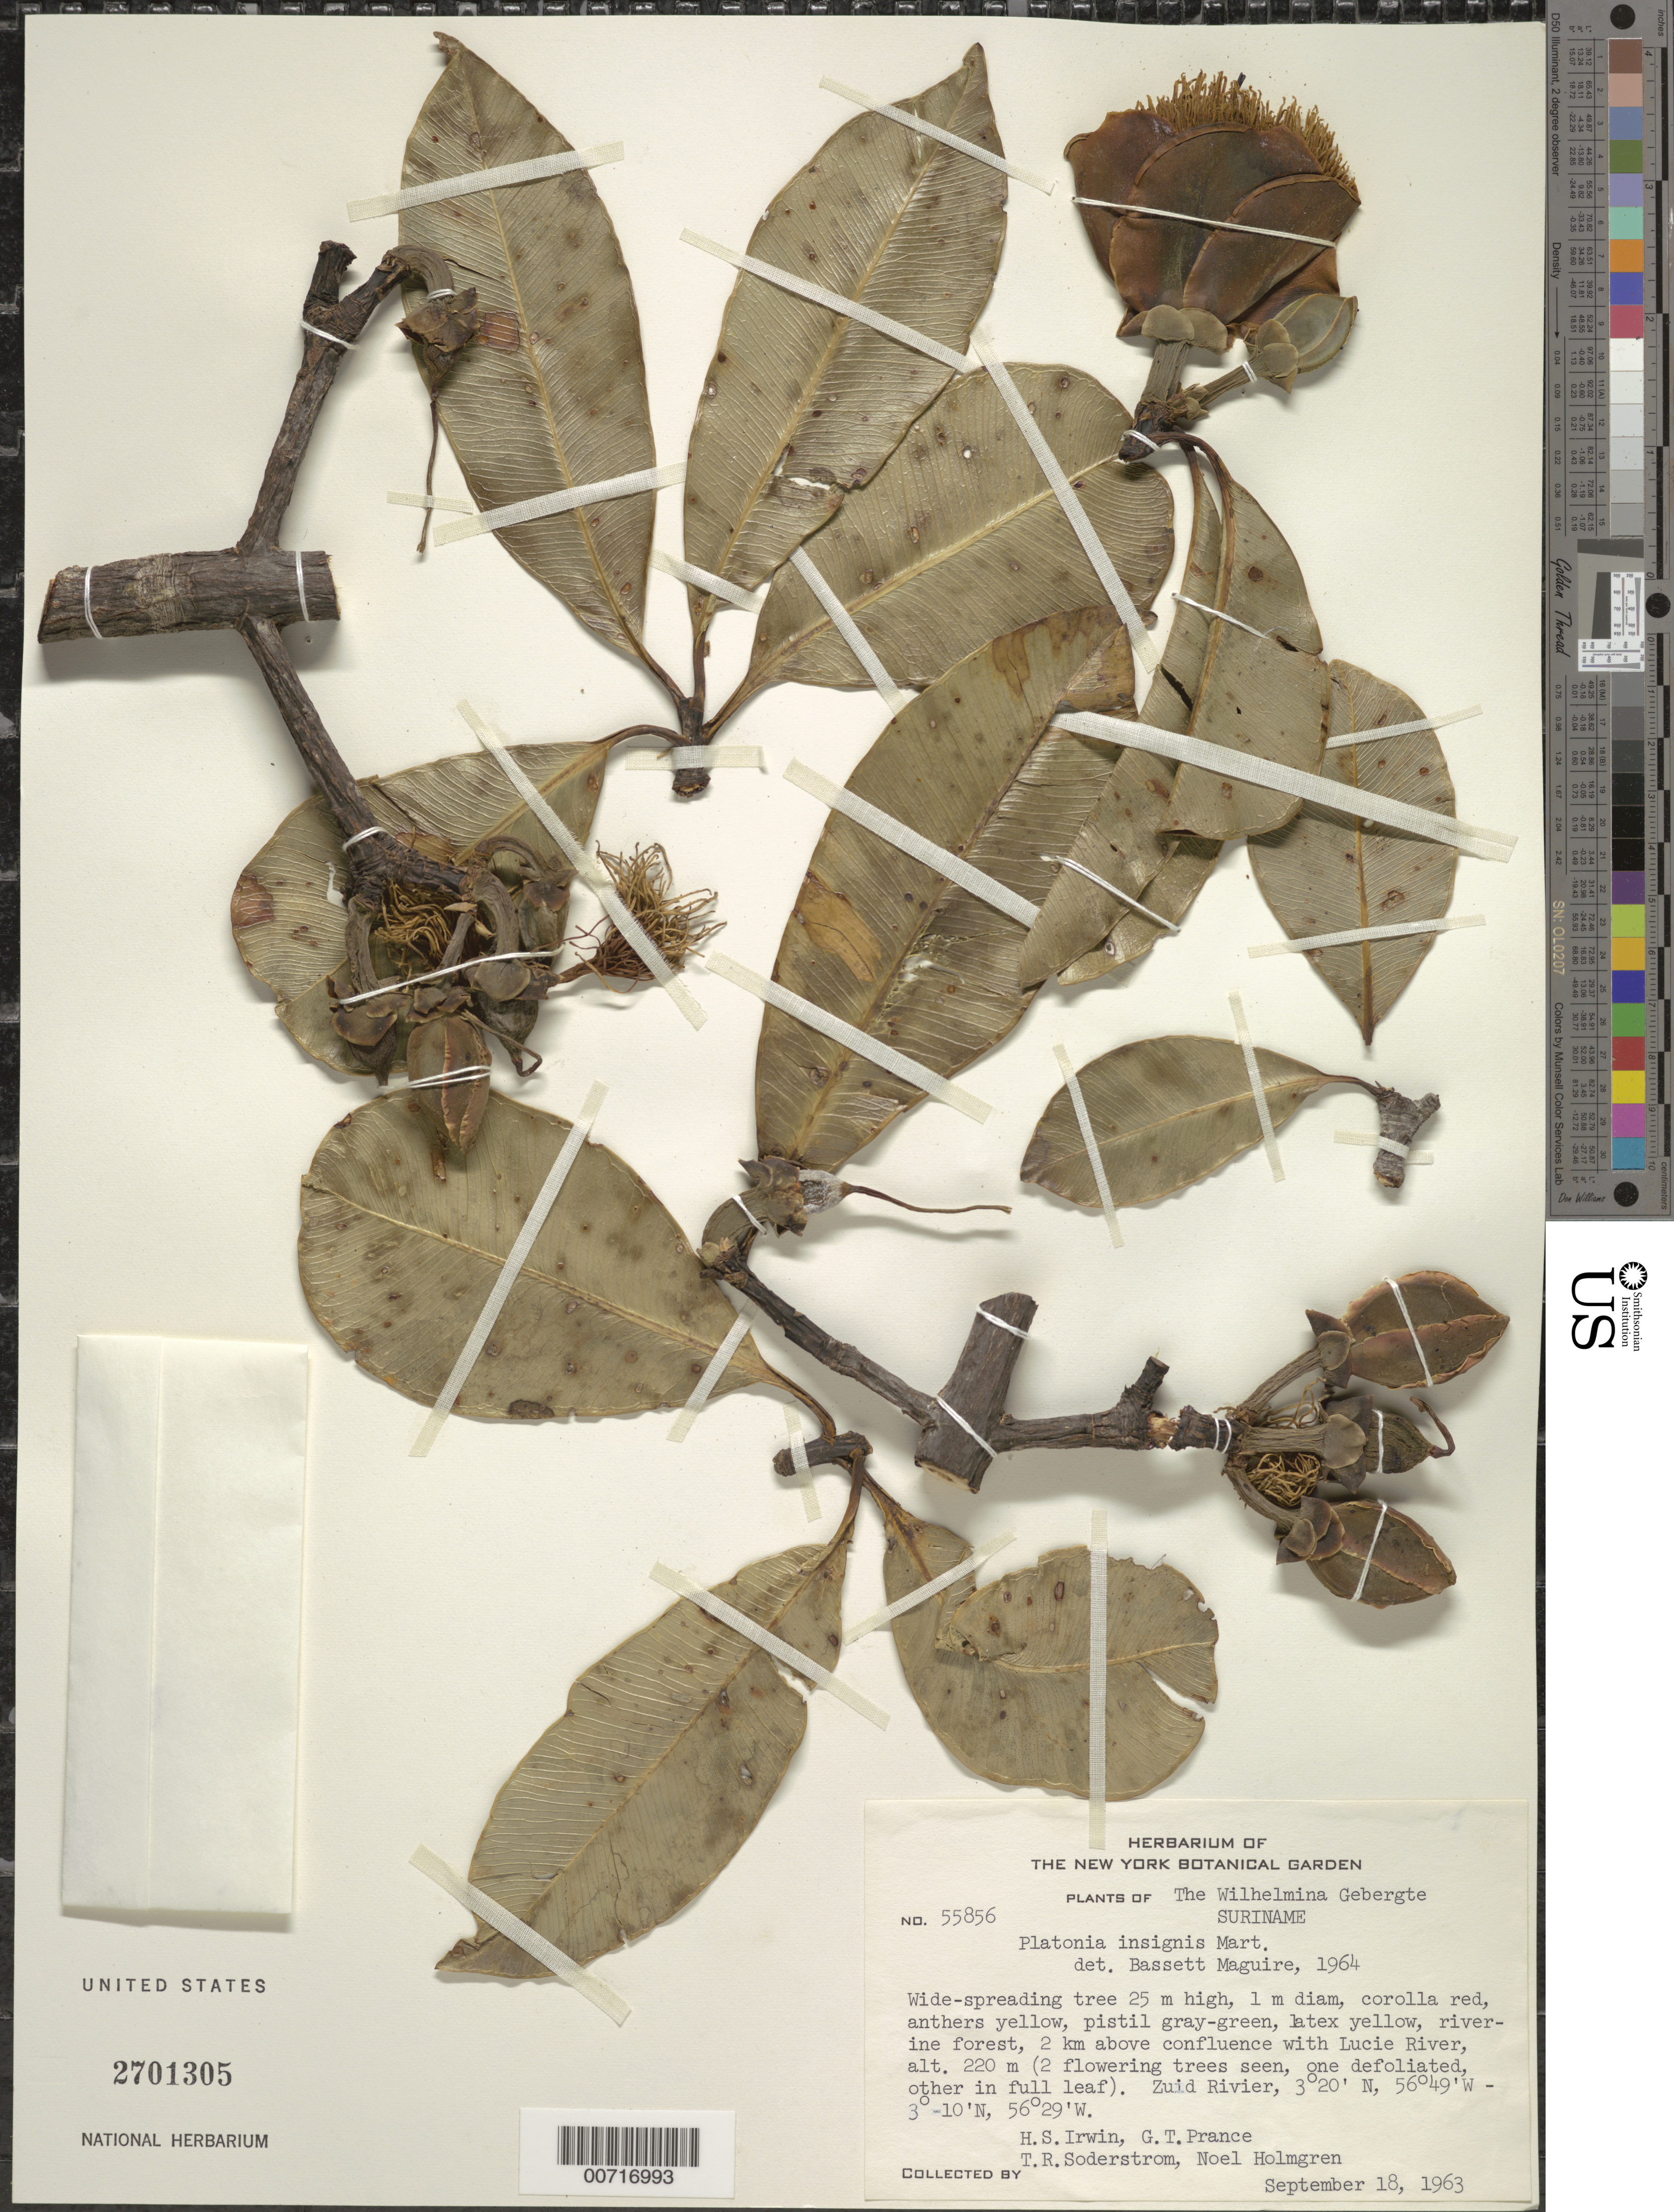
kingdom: Plantae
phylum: Tracheophyta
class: Magnoliopsida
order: Malpighiales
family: Clusiaceae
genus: Platonia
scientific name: Platonia insignis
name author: Mart.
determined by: Maguire, Bassett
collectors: H. Irwin, G. T. Prance, T. R. Soderstrom & N. H. Holmgren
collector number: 55856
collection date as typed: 18-Sep-63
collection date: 1963-09-18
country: Suriname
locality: Zuid River, 2 km above confluence with Lucie R., Wilhelmina Gebergte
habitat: Riverine forest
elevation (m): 220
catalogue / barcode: US 2701305